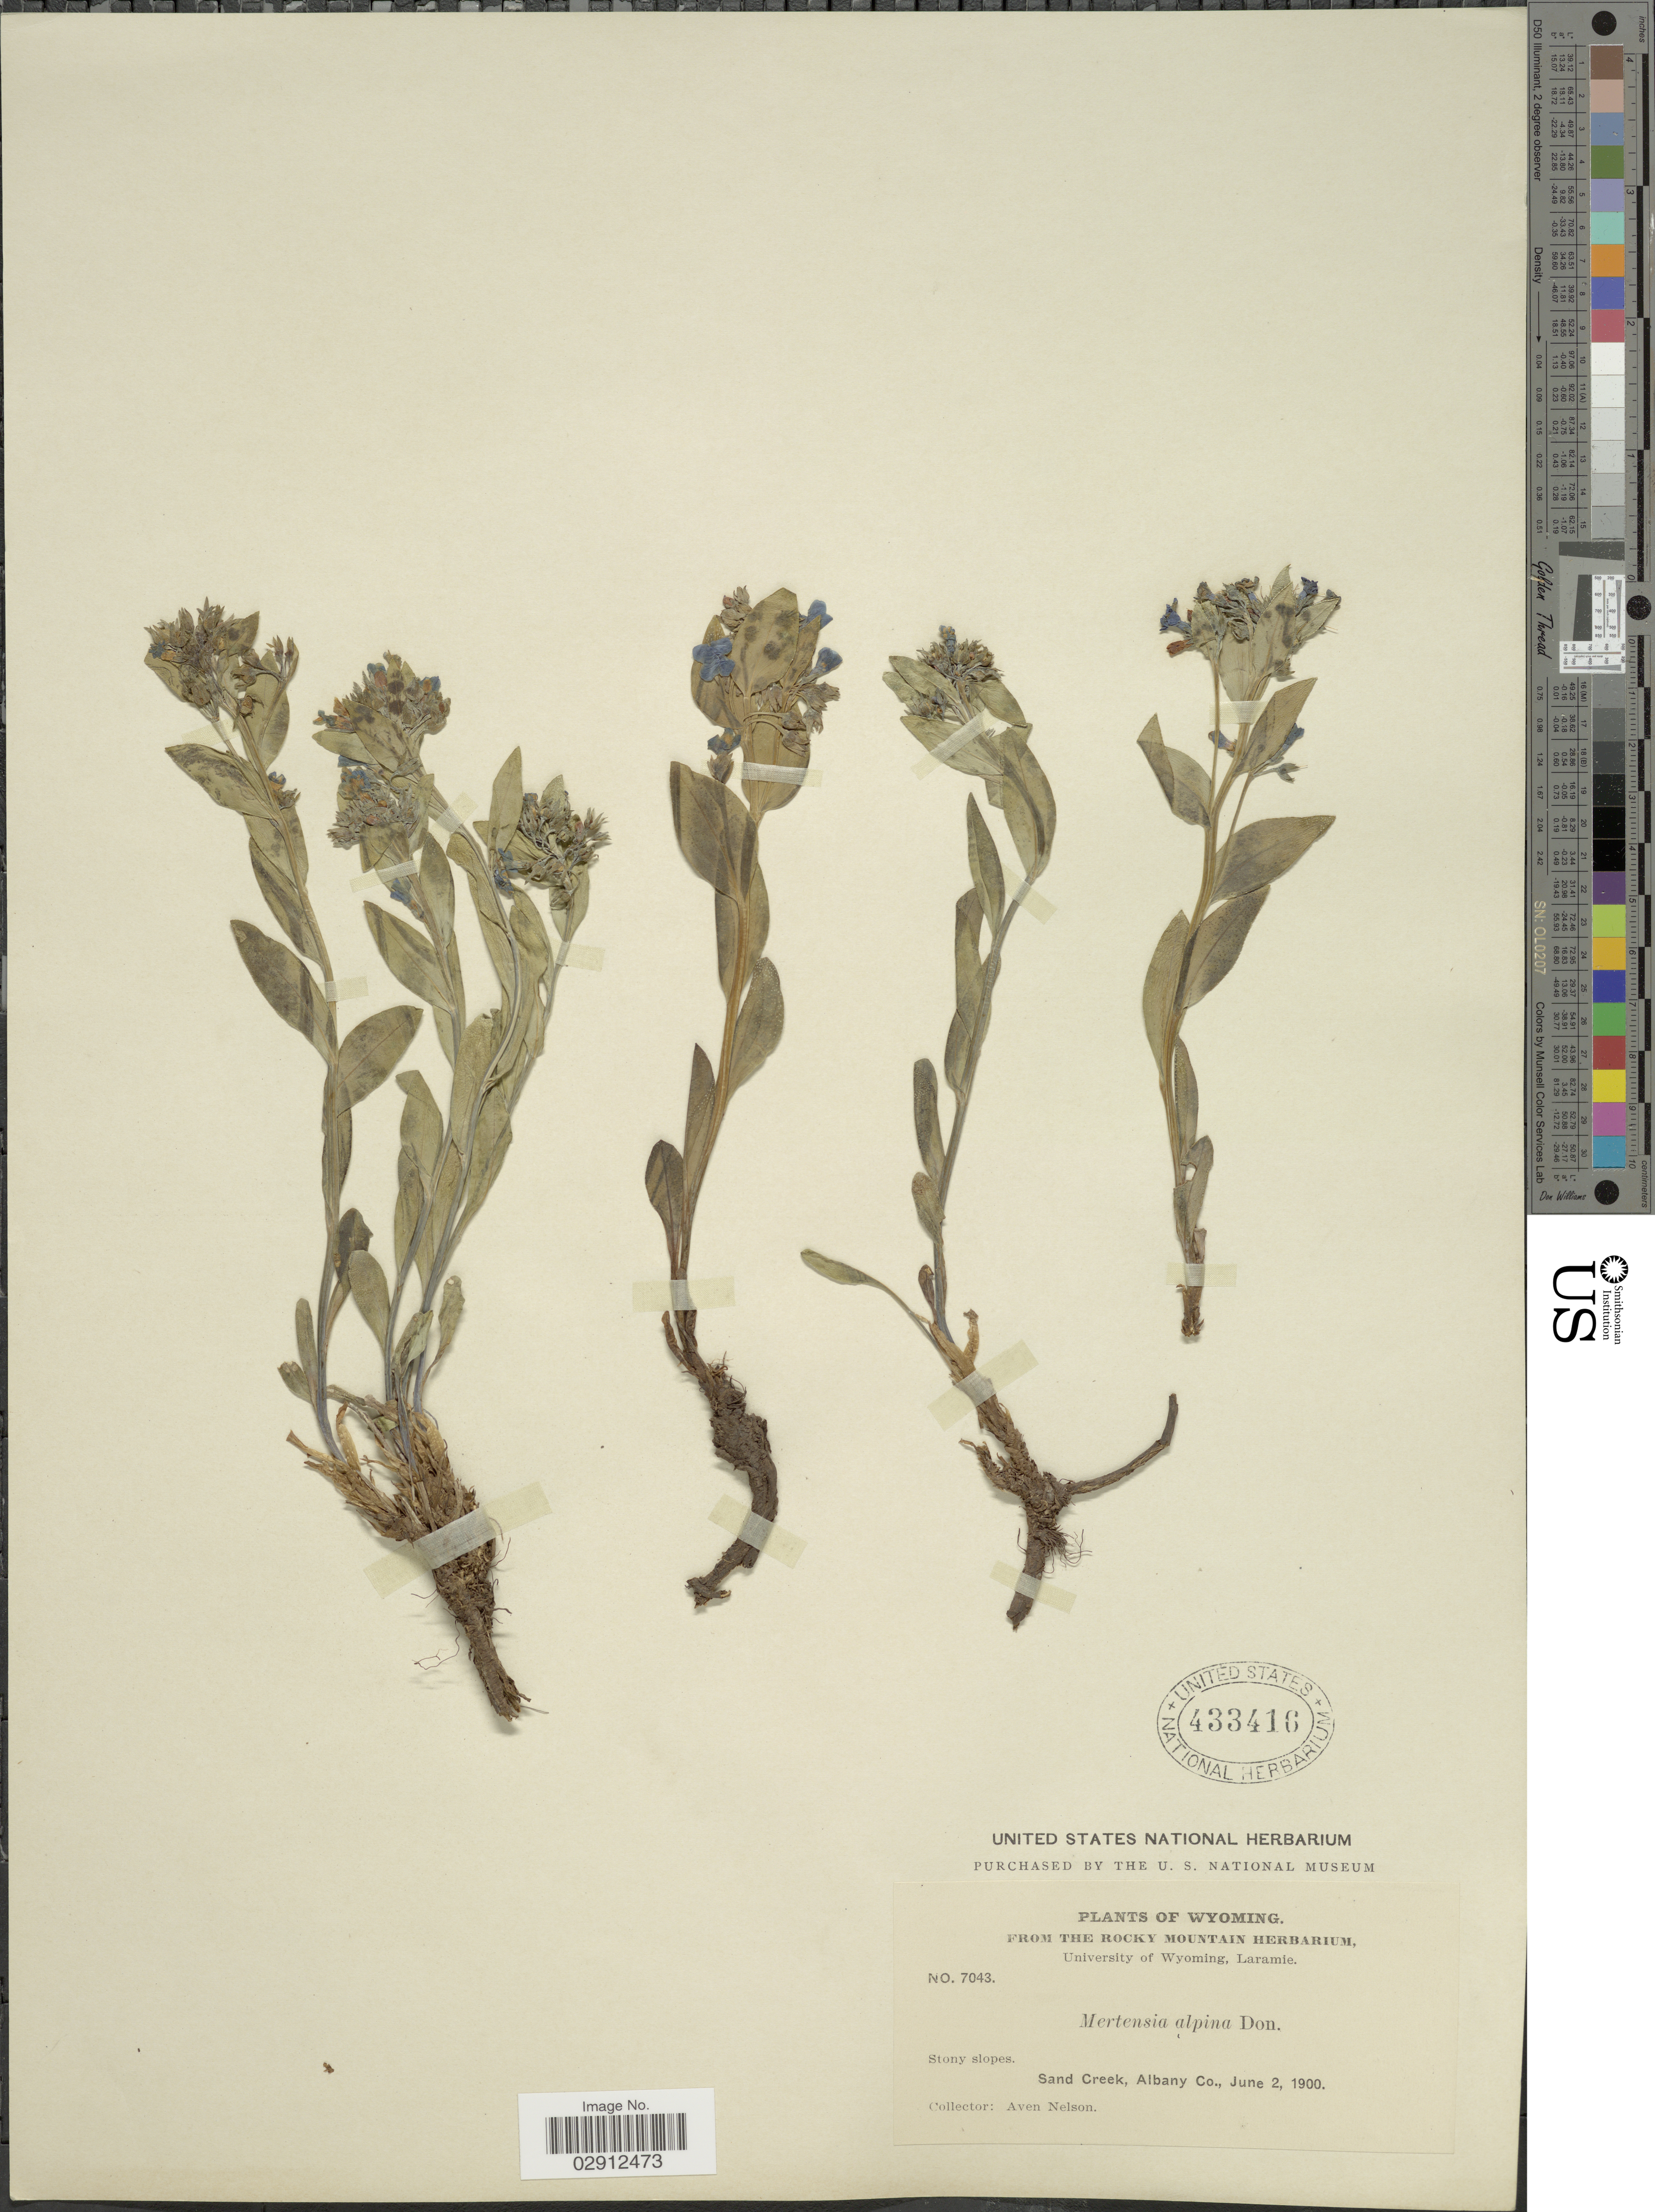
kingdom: Plantae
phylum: Tracheophyta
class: Magnoliopsida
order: Boraginales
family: Boraginaceae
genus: Mertensia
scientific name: Mertensia lanceolata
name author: (Pursh) DC. ex A. DC.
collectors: A. Nelson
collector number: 7043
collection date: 1900-06-02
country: United States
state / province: Wyoming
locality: Sand Creek, Albany Co.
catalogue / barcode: US 433416